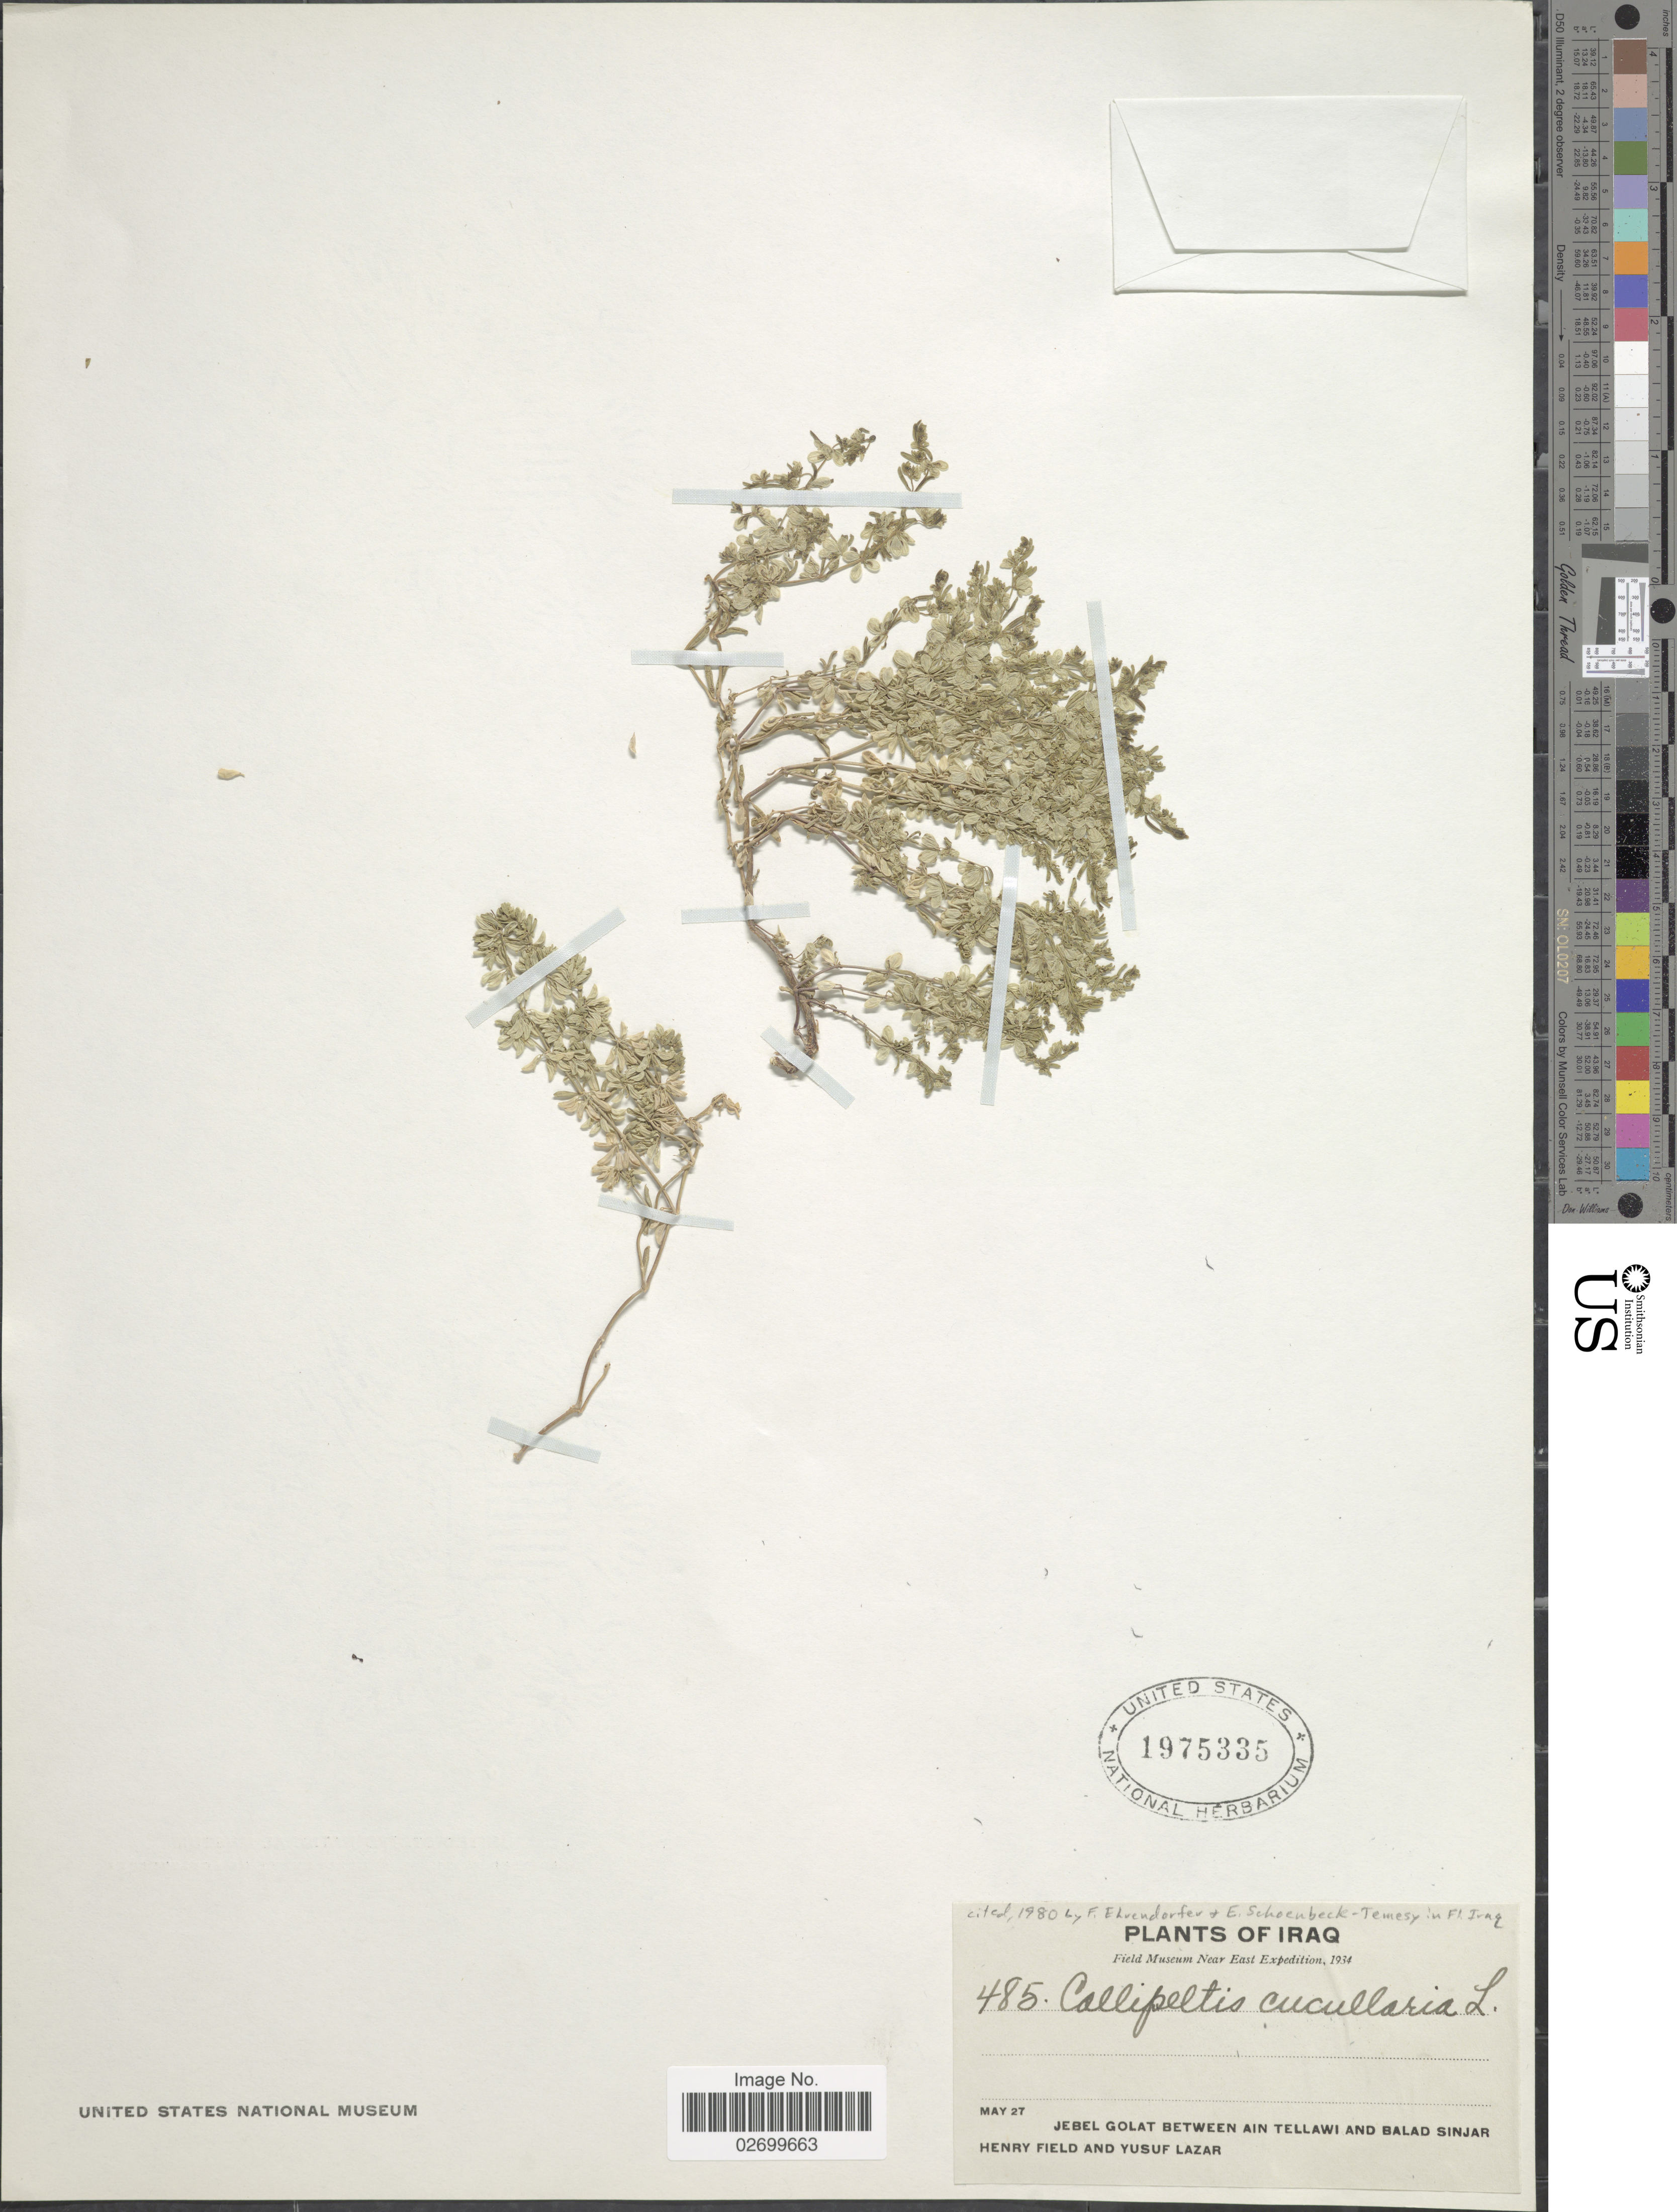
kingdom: Plantae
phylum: Tracheophyta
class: Magnoliopsida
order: Gentianales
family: Rubiaceae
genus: Callipeltis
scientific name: Callipeltis cucullaris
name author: (L.) DC.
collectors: H. Field & Y. Lazar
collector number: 485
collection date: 1934-05-27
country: Iraq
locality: Near East. Jebel Golat between Ain Tellawi and Balad Sinjar.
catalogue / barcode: US 1975335